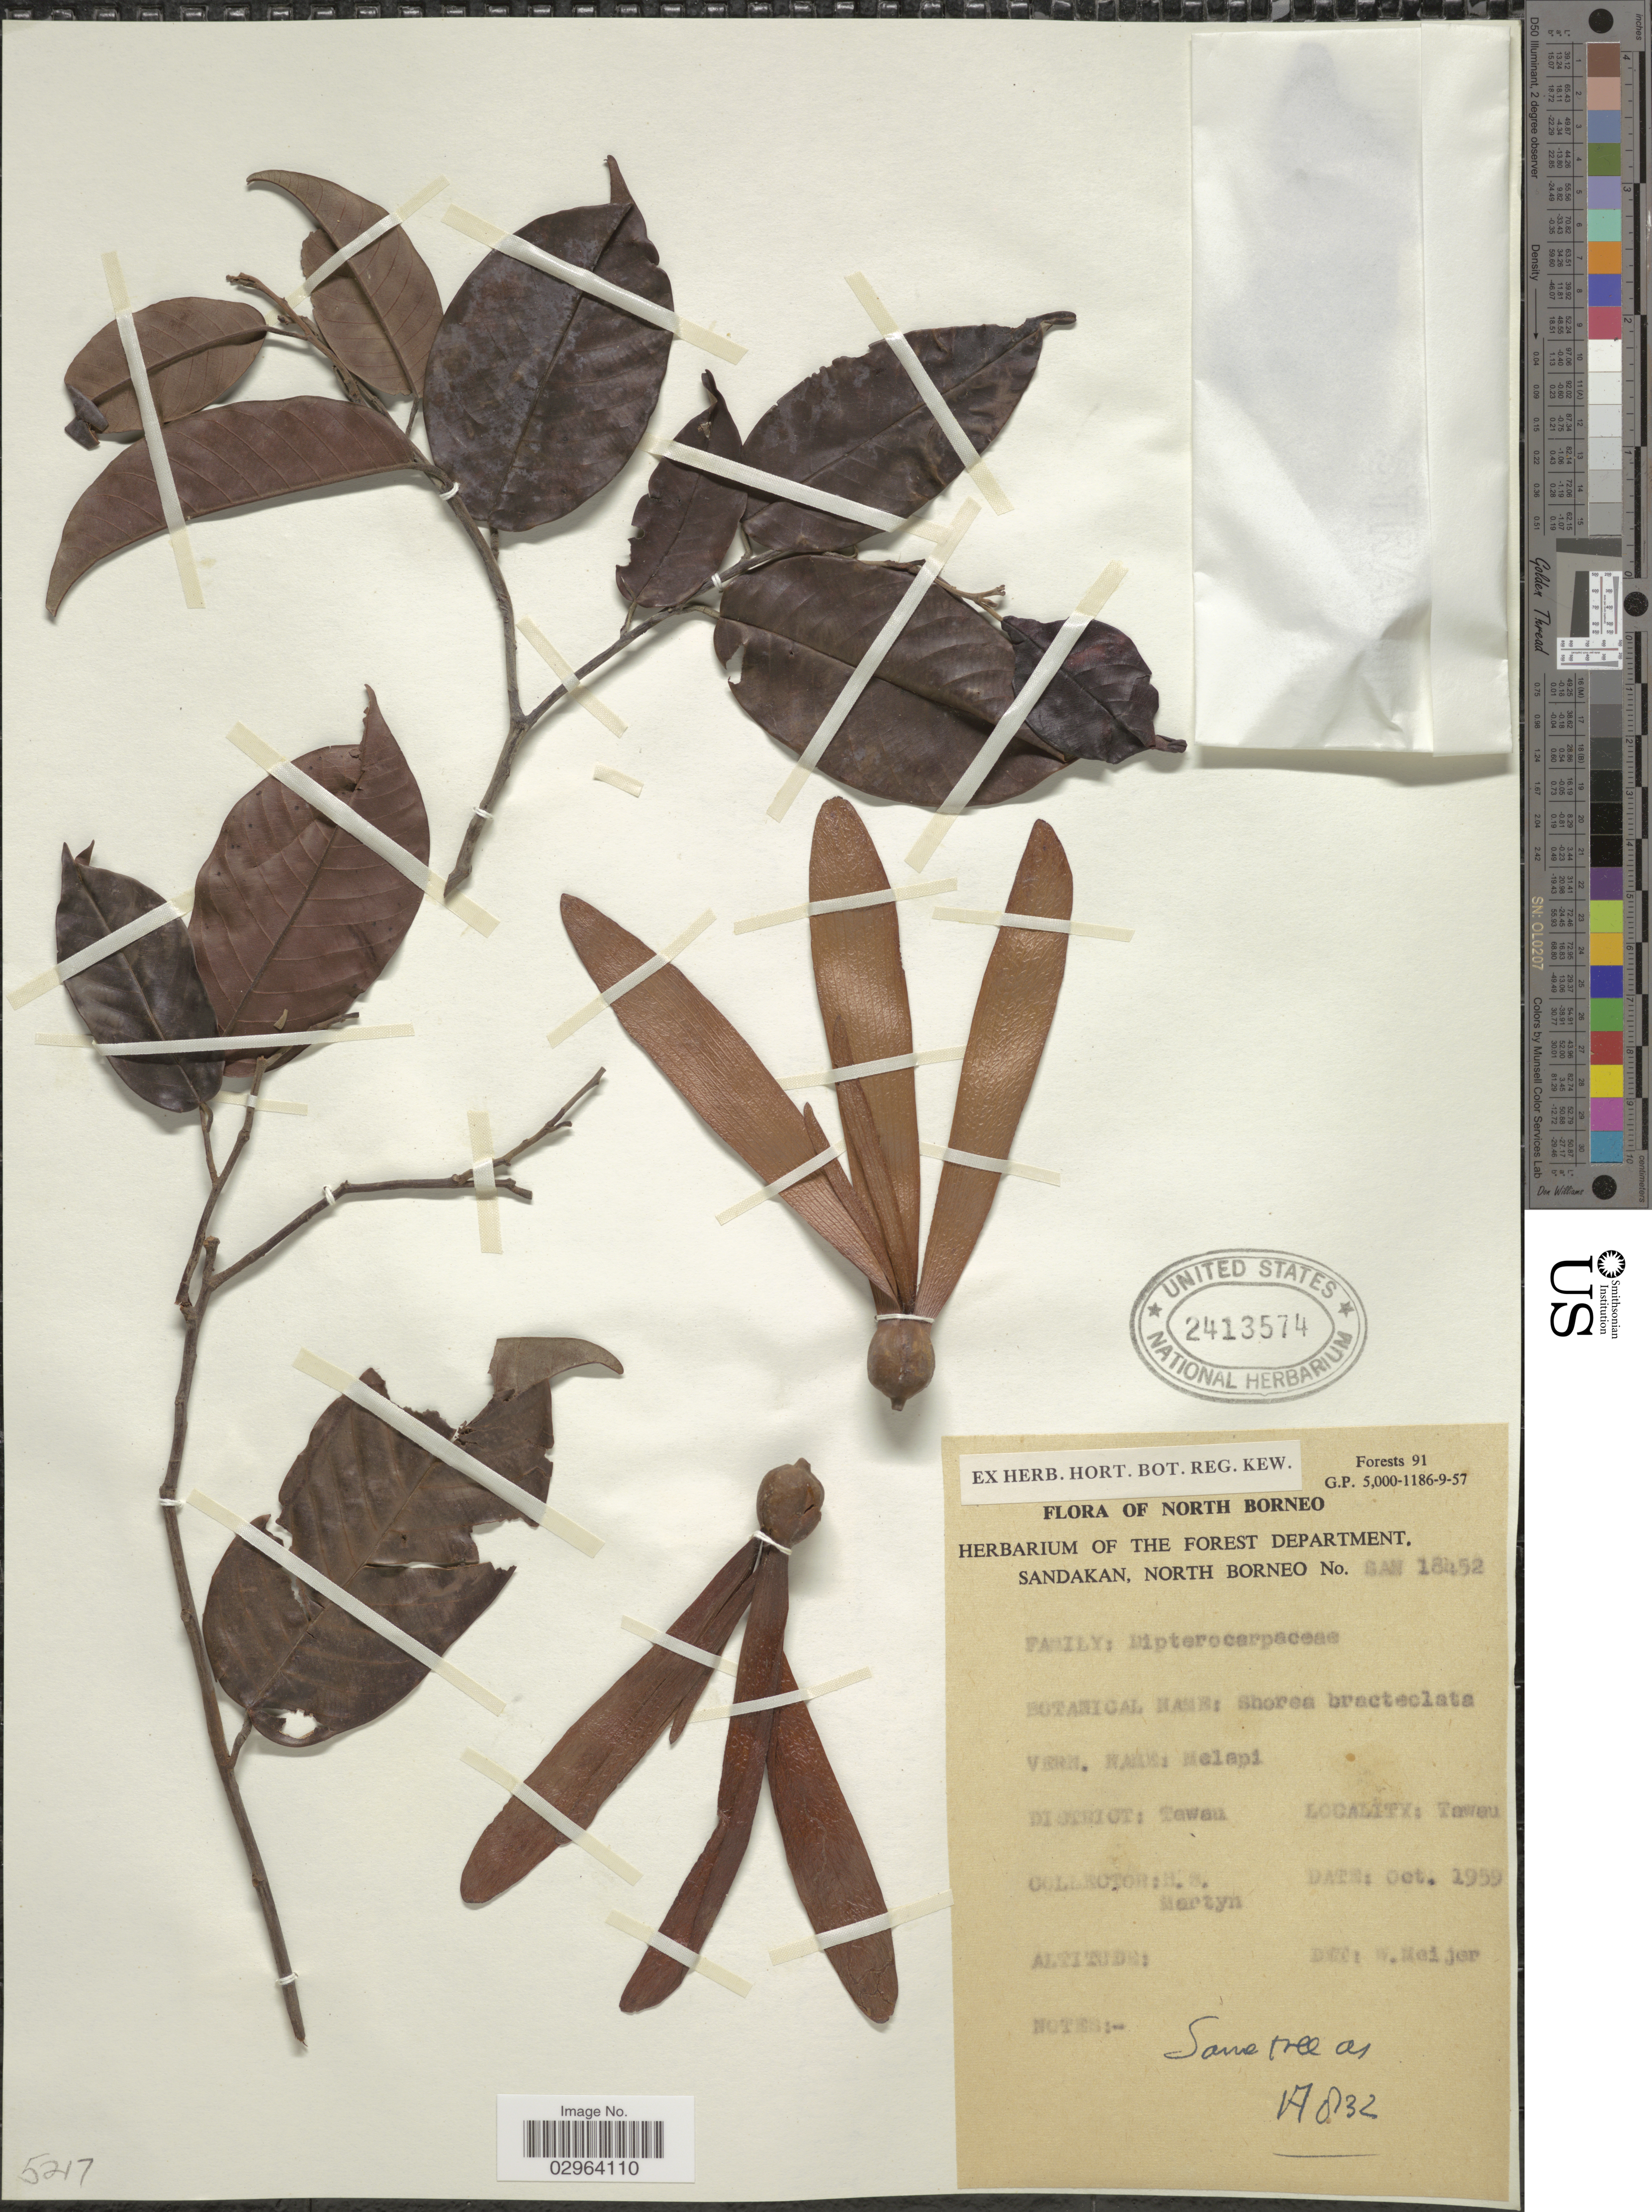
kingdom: Plantae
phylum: Tracheophyta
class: Magnoliopsida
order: Malvales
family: Dipterocarpaceae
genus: Anthoshorea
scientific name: Anthoshorea bracteolata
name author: (Dyer) P.S. Ashton & J. Heck.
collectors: H. Martyn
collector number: SAN 18452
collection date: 1959-10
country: Malaysia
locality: North Borneo. District: Tawau. Tawau.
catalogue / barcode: US 2413574